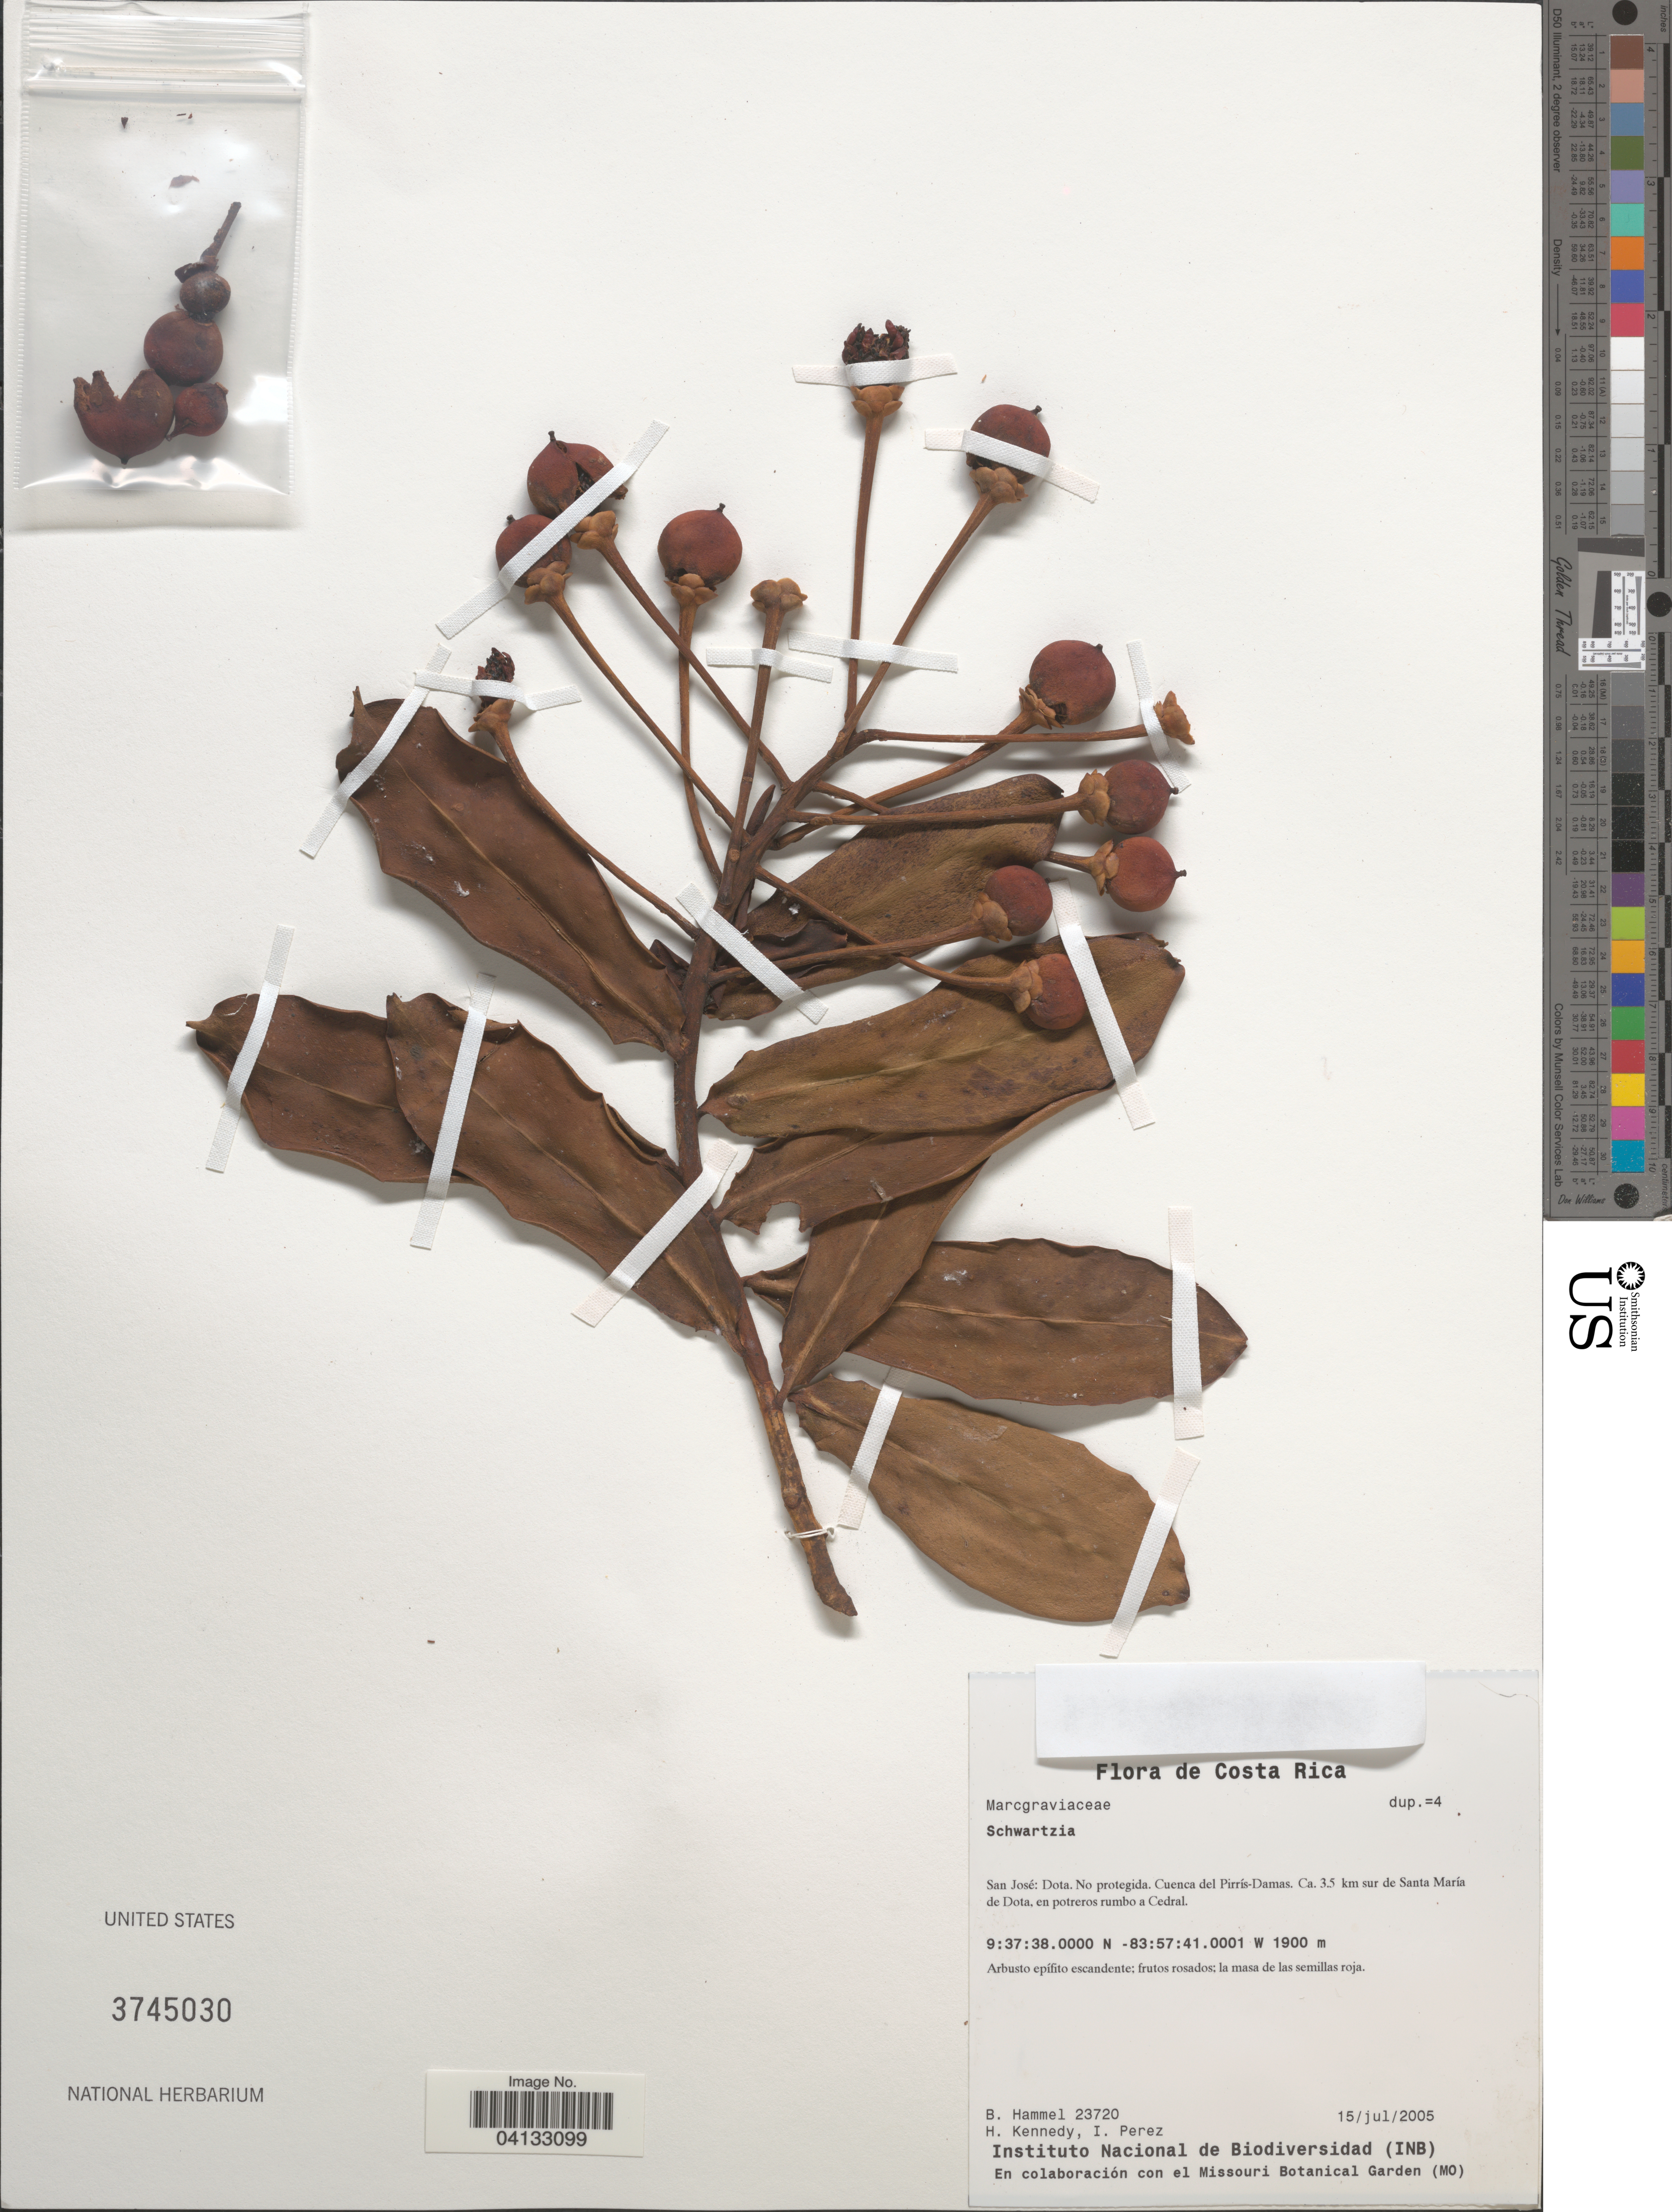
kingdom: Plantae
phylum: Tracheophyta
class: Magnoliopsida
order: Ericales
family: Marcgraviaceae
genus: Schwartzia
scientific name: Schwartzia costaricensis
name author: (Gilg) Bedell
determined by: Hammel, B.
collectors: B. Hammel, H. Kennedy & I. Pérez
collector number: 23720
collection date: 2005-07-15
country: Costa Rica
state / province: San José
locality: Dota. No protegida. Cuenca del Pirrís-Damas. Ca. 3.5 km sur de Santa María de Dota, en potreros rumbo a Cedral.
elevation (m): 1900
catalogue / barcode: US 3745030